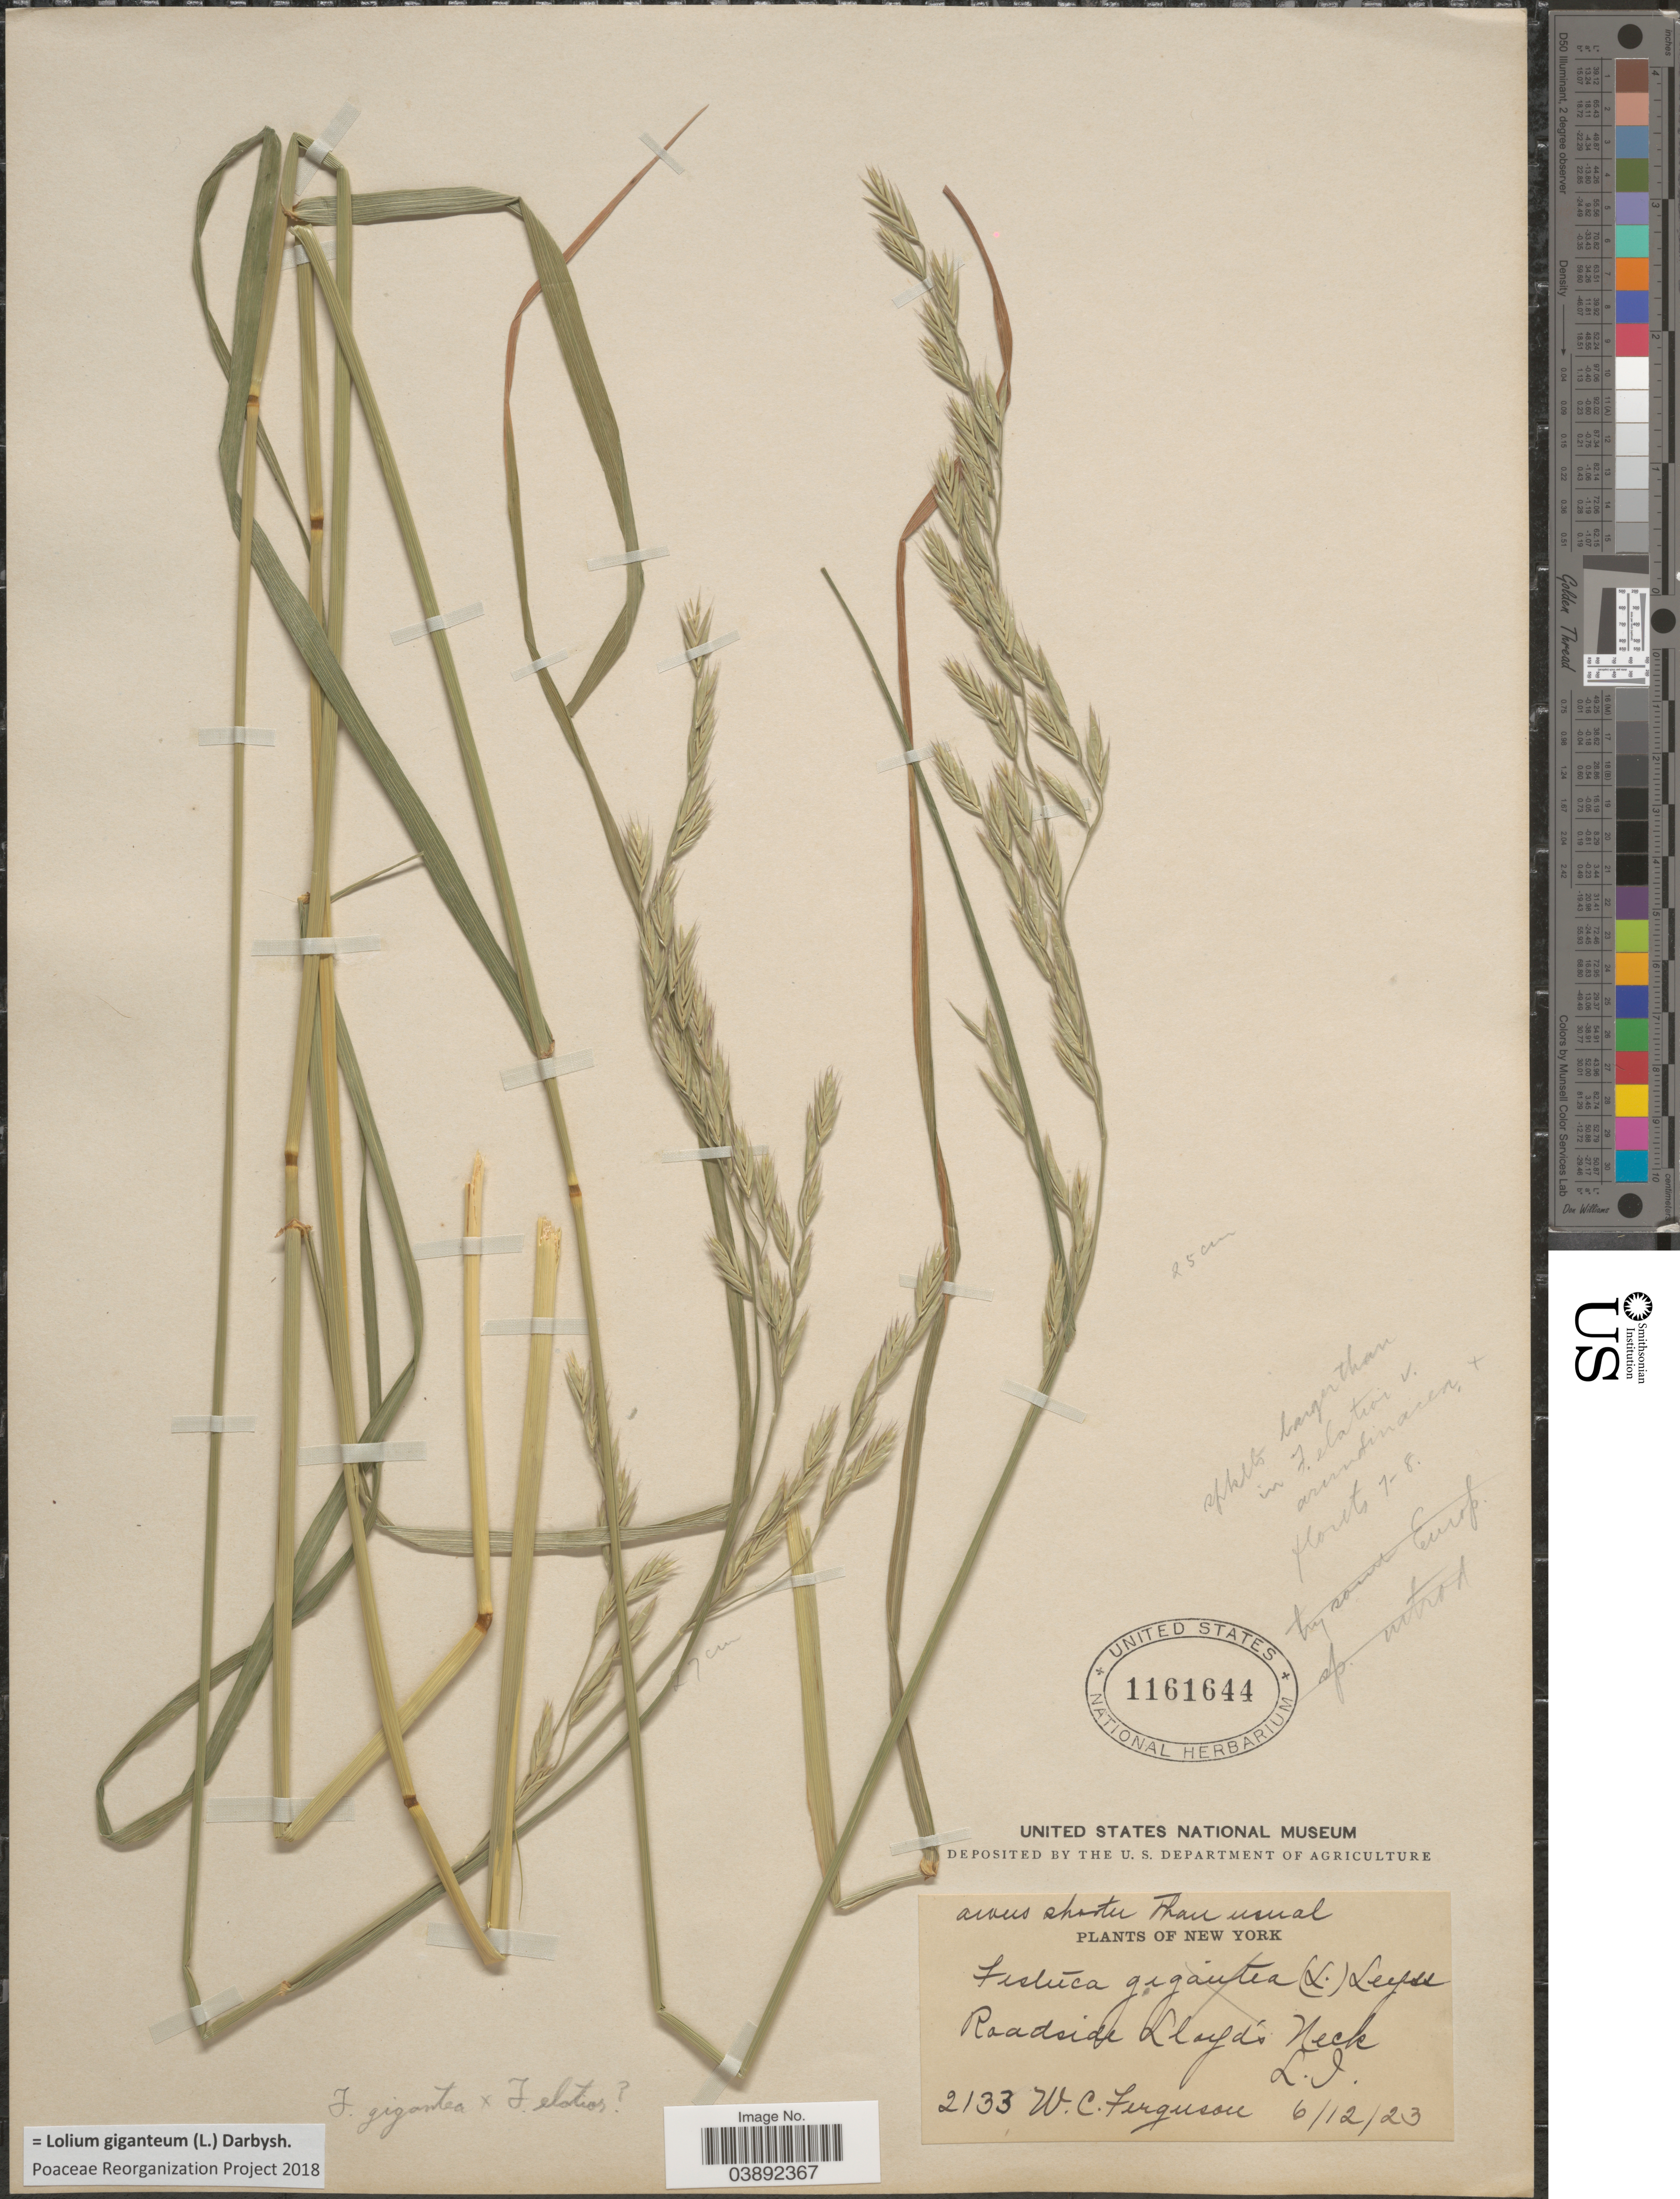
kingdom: Plantae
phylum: Tracheophyta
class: Liliopsida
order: Poales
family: Poaceae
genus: Lolium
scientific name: Lolium giganteum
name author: (L.) Darbysh.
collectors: W. Ferguson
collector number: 2133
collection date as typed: Transcribed d/m/y: 12/6/23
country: United States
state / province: New York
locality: Roadside Lloys's Neck. L.I.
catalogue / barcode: US 1161644